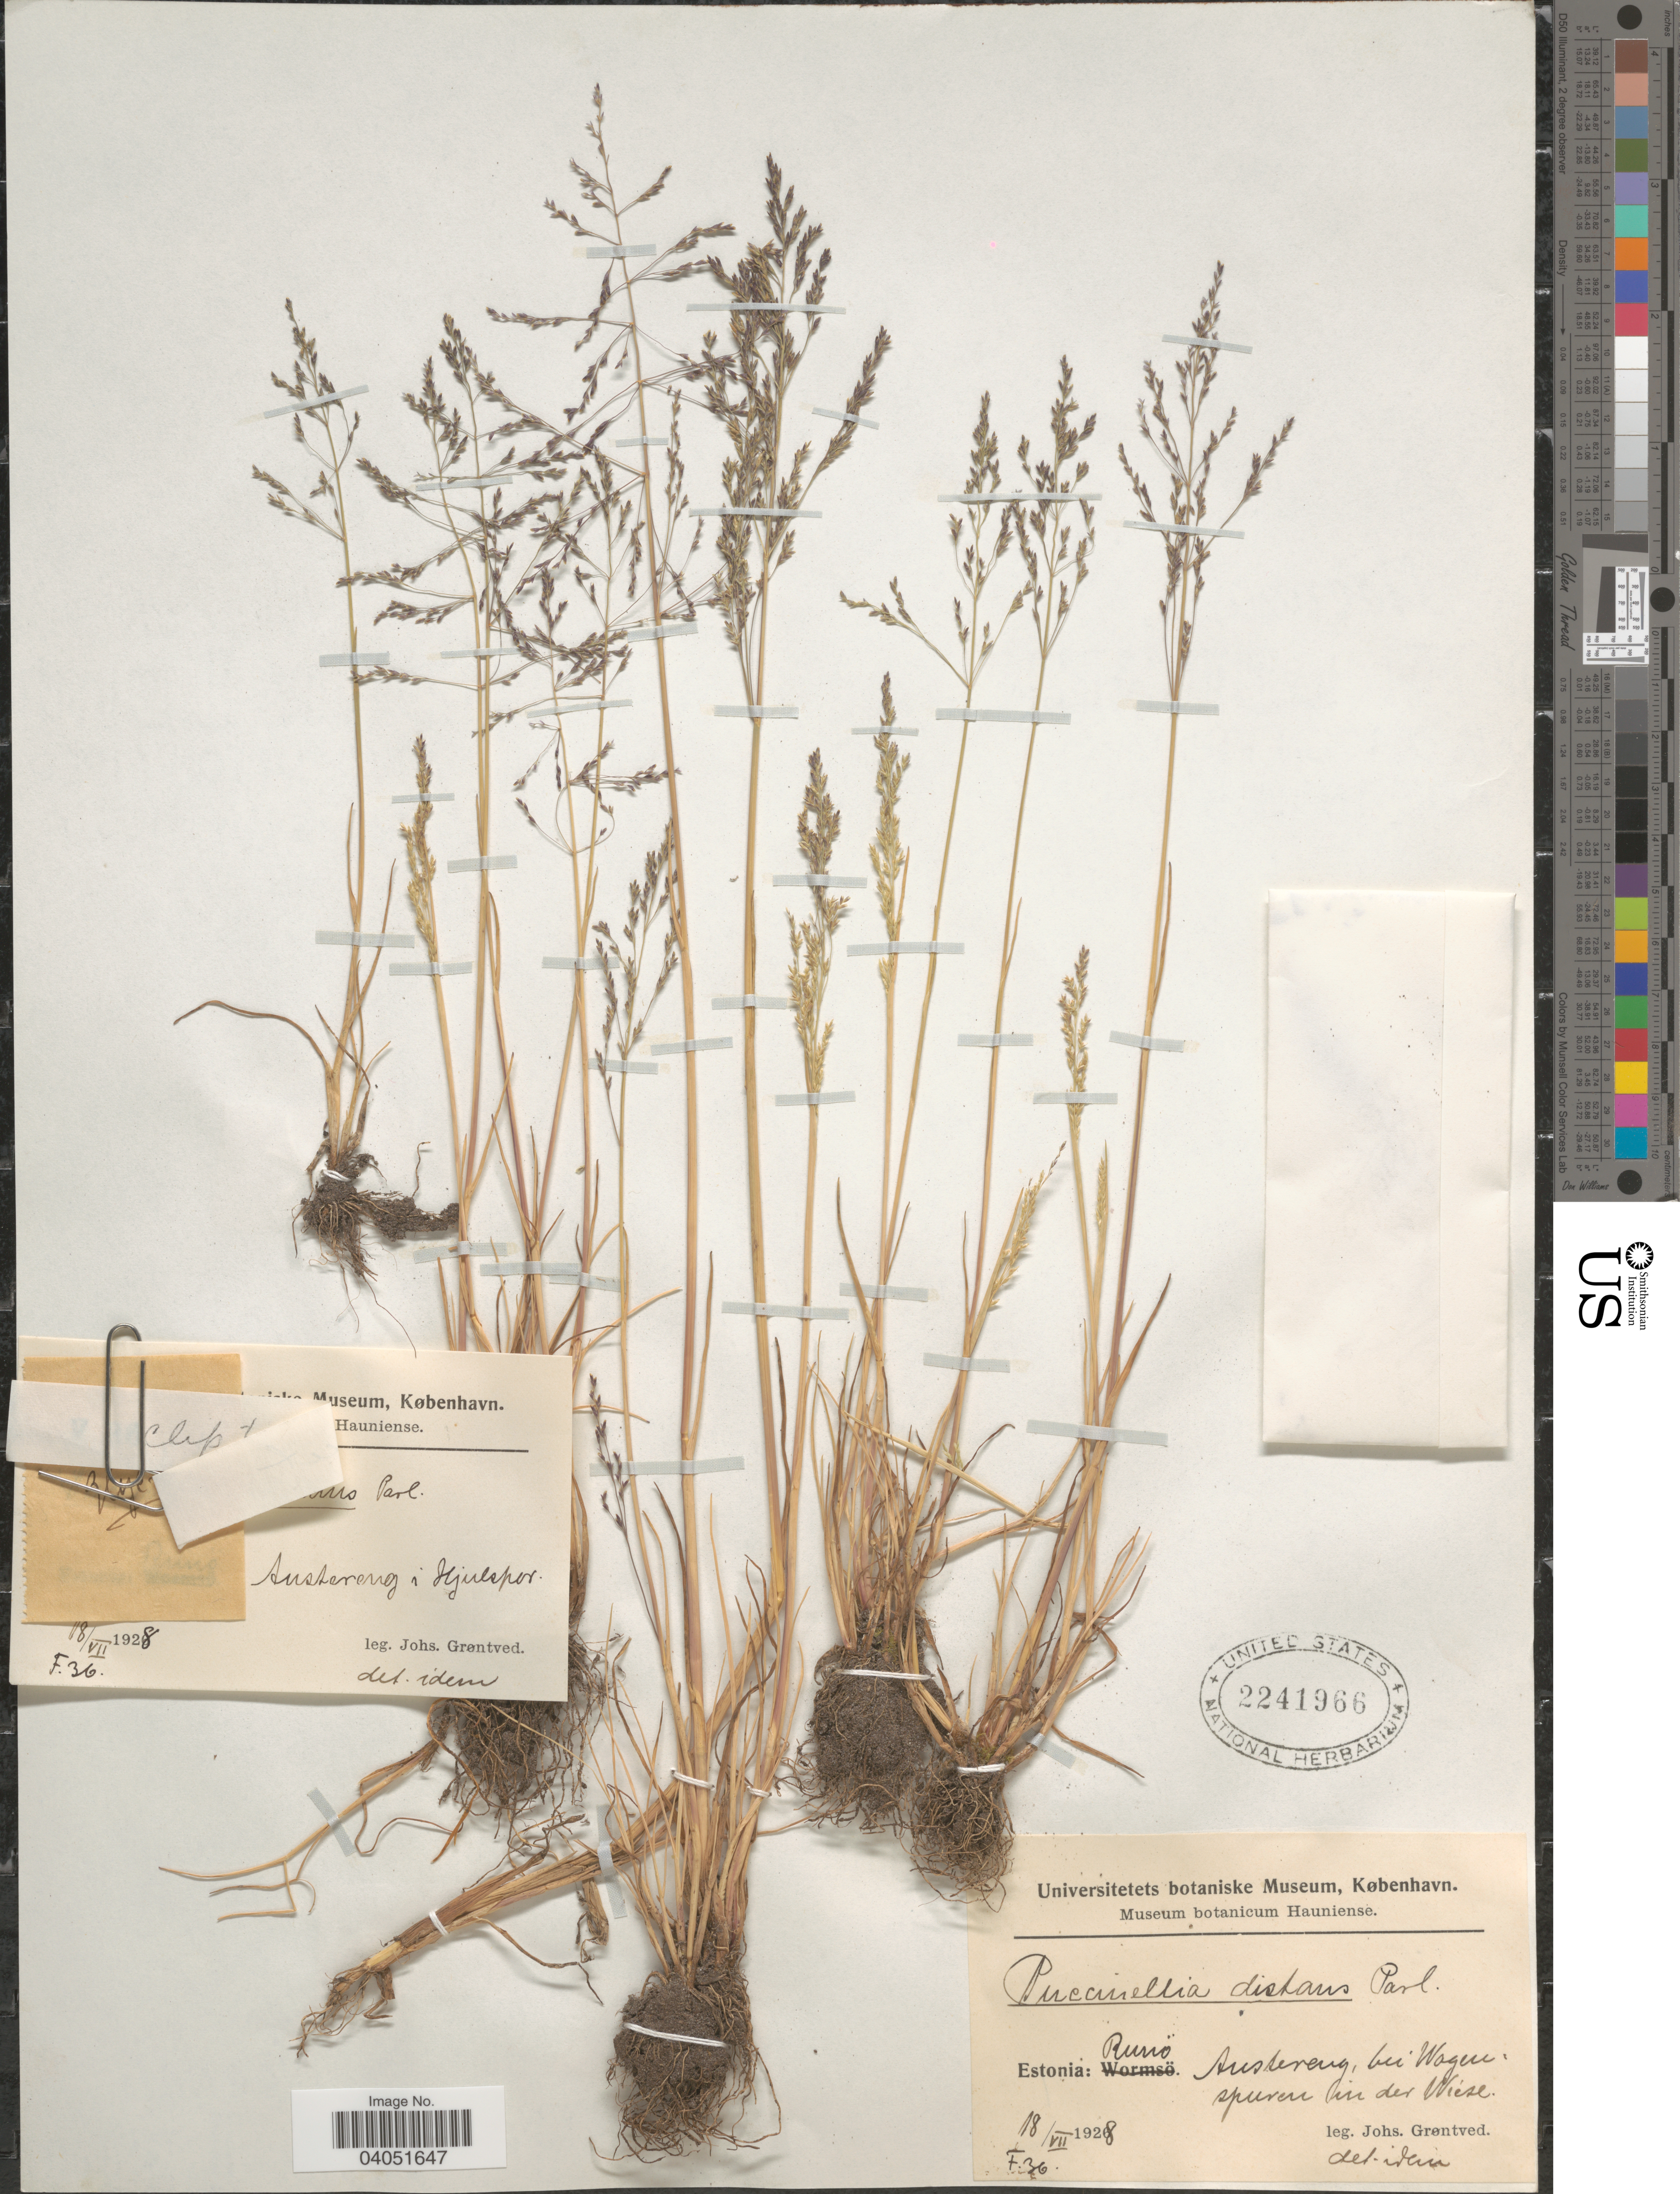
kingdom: Plantae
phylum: Tracheophyta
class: Liliopsida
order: Poales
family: Poaceae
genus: Puccinellia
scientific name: Puccinellia distans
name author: (Jacq.) Parl.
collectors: J. Grontved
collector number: F36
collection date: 1928-07-18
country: Estonia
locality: Estonia: Runo. Austereng, bei Wagen, spuren in der Wiese.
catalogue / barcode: US 2241966